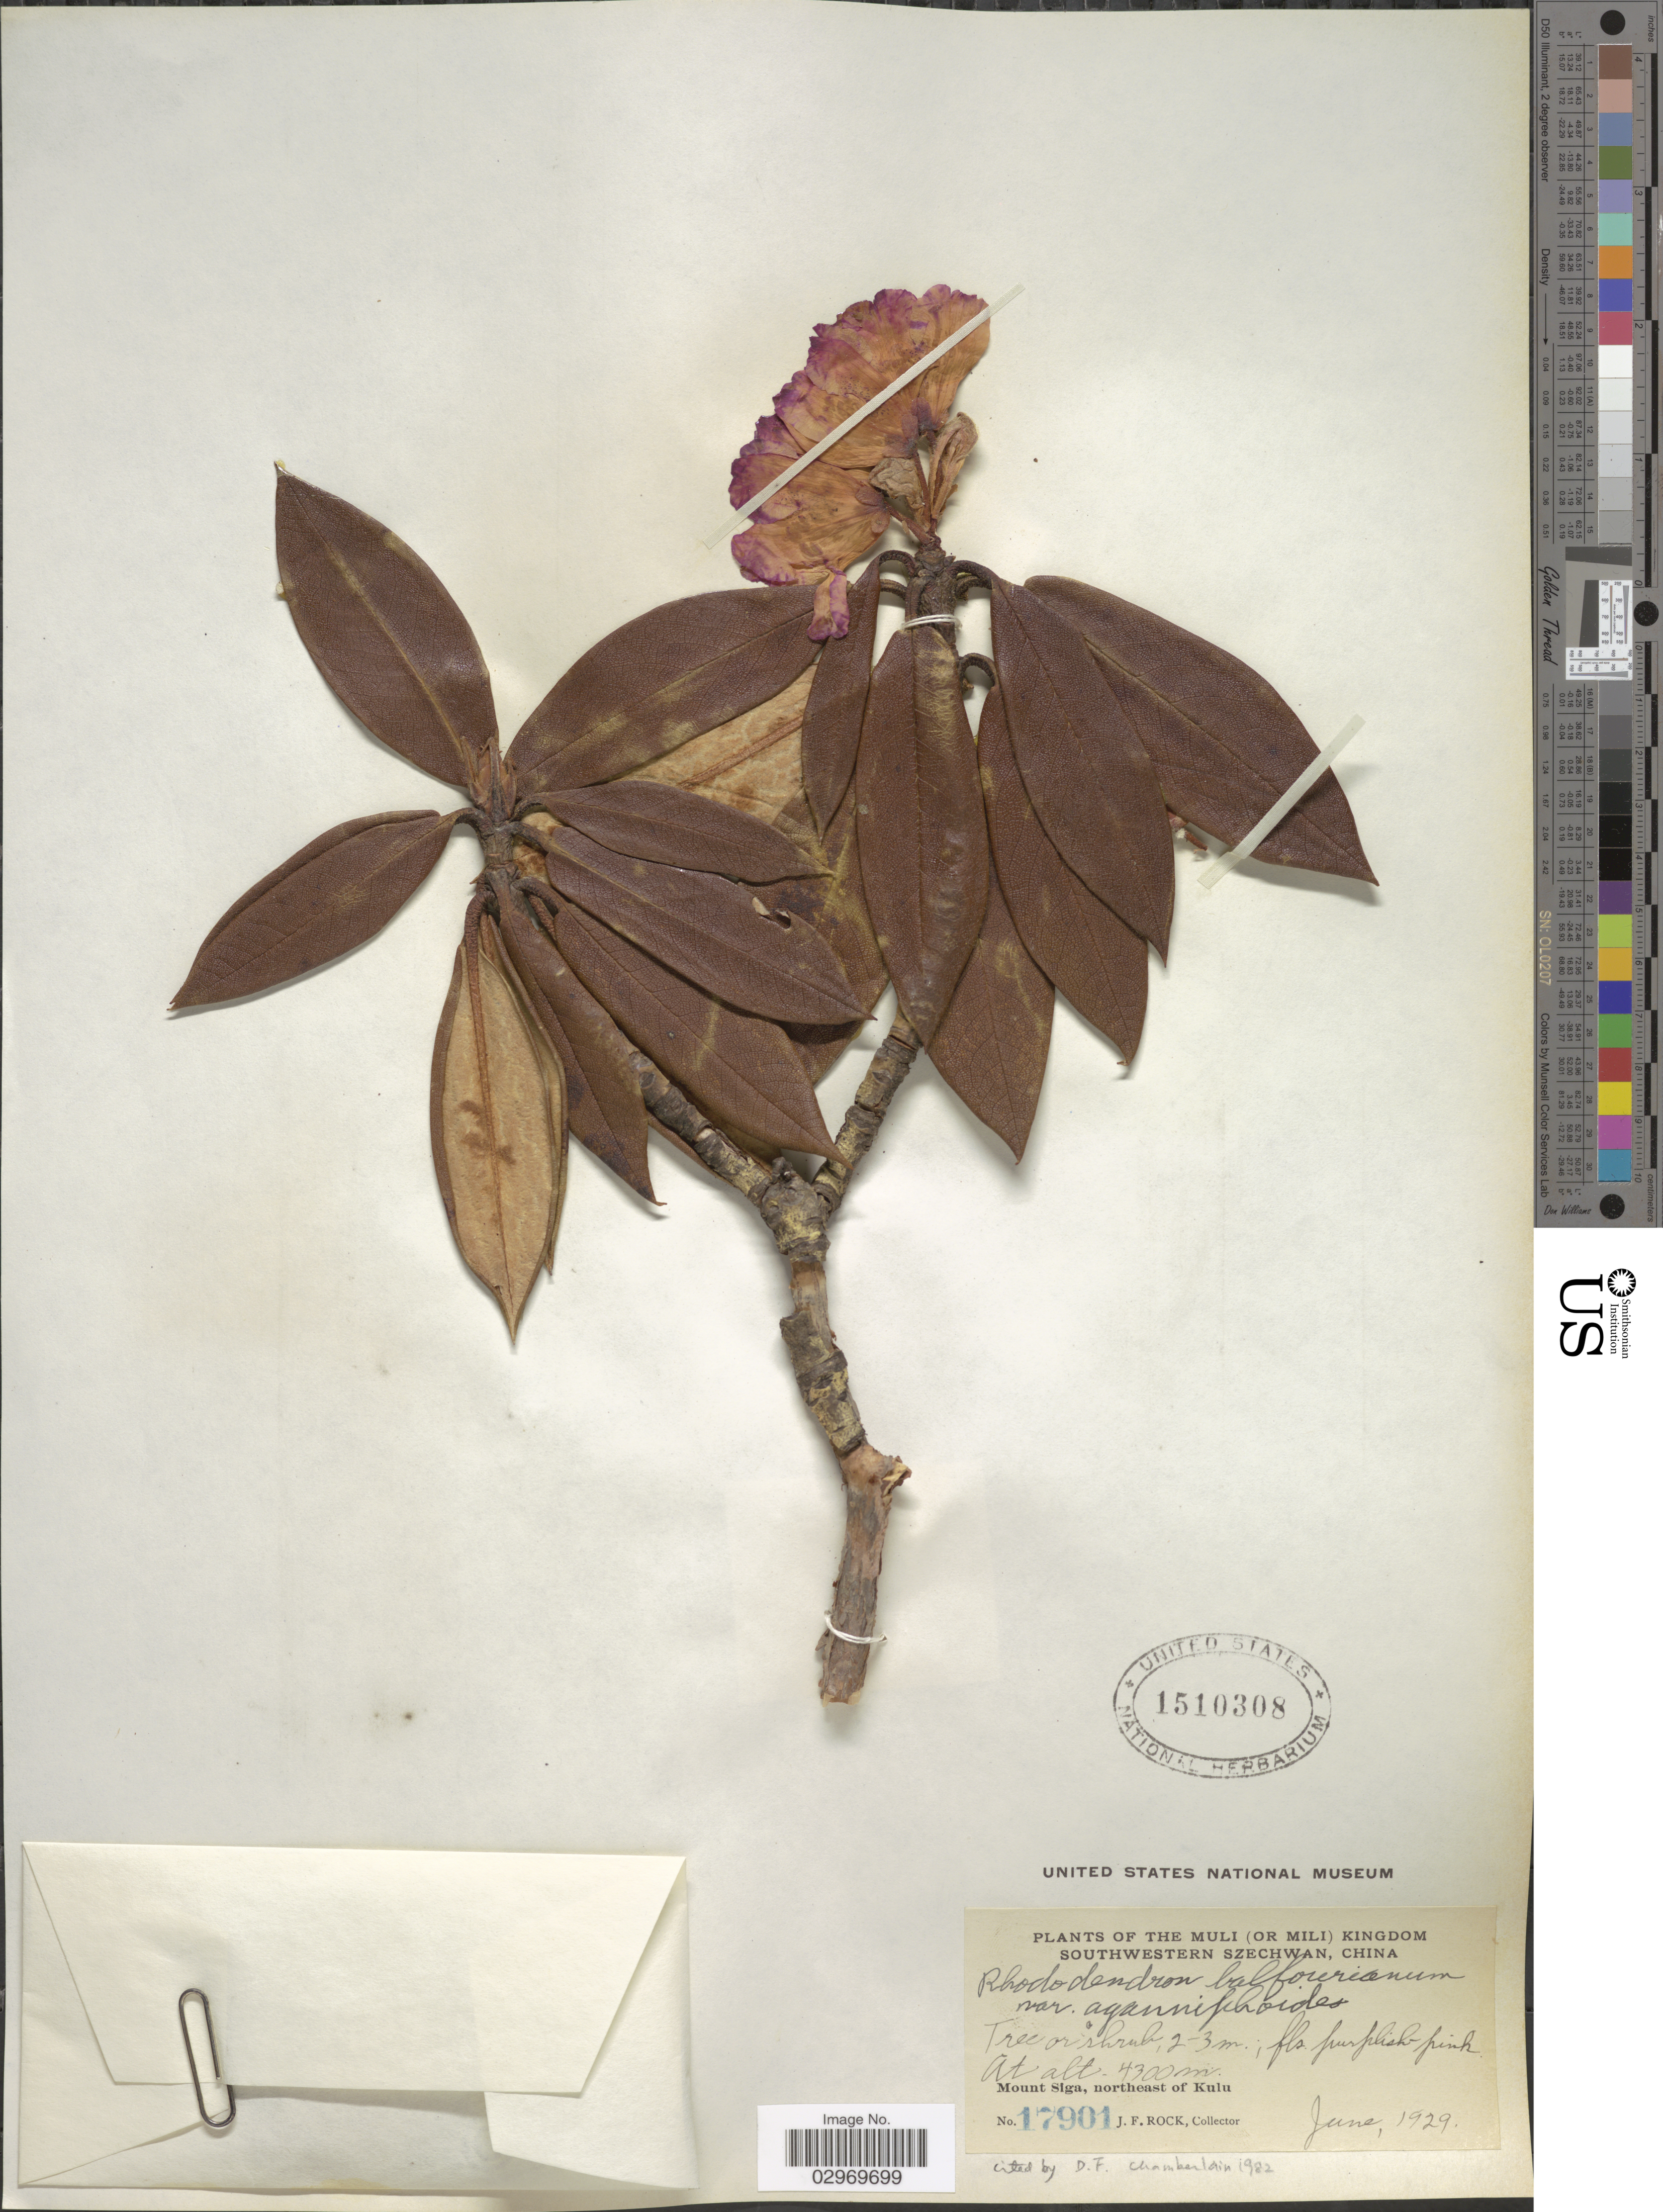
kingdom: Plantae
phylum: Tracheophyta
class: Magnoliopsida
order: Ericales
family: Ericaceae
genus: Rhododendron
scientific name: Rhododendron balfourianum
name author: Diels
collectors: J. Rock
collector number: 17901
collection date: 1929-06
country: China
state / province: Sichuan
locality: The Muli (or Mili) Kingdom, Southwestern Szechwan. Mount Siga, northeast of Kulu.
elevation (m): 4300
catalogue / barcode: US 1510308